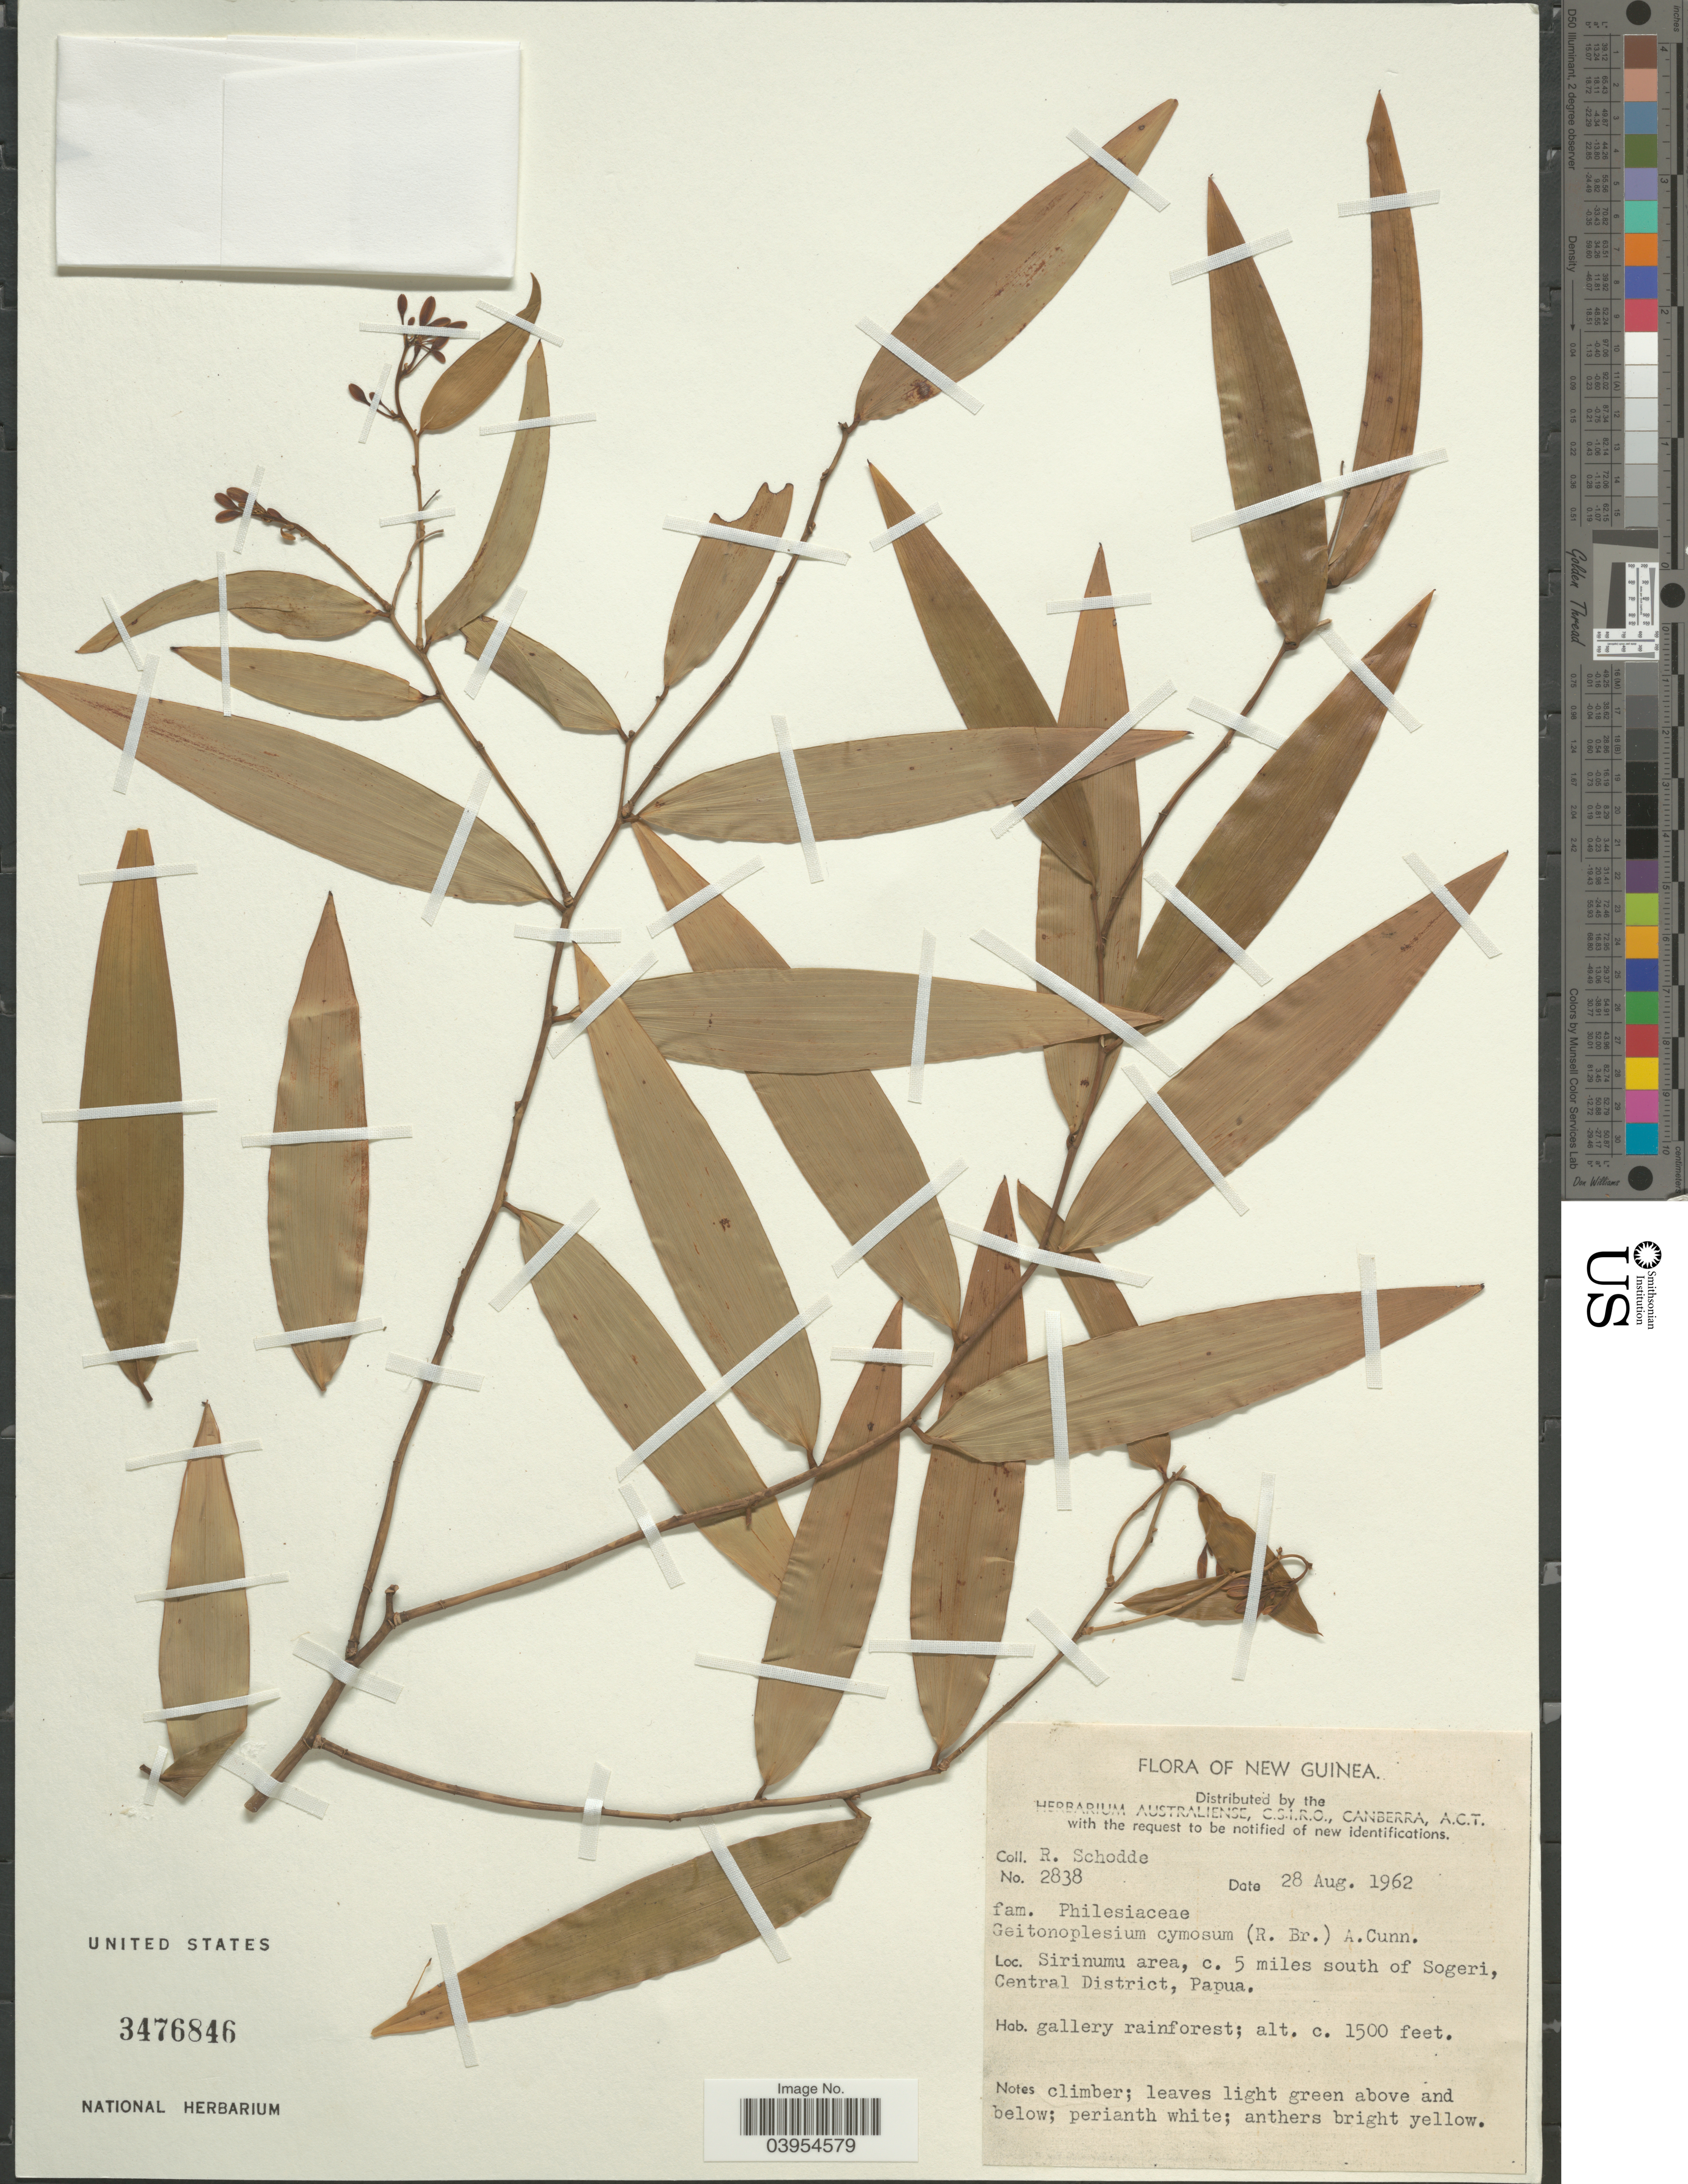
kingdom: Plantae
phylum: Tracheophyta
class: Liliopsida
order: Asparagales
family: Asphodelaceae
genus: Geitonoplesium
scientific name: Geitonoplesium cymosum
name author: (R. Br.) A. Cunn. ex Hook.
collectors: R. Schodde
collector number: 2838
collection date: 1962-08-28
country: Papua New Guinea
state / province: Central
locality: New Guinea. Sirinumu area, c. 5 miles south of Sogeri, Central District, Papua.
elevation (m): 457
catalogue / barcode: US 3476846